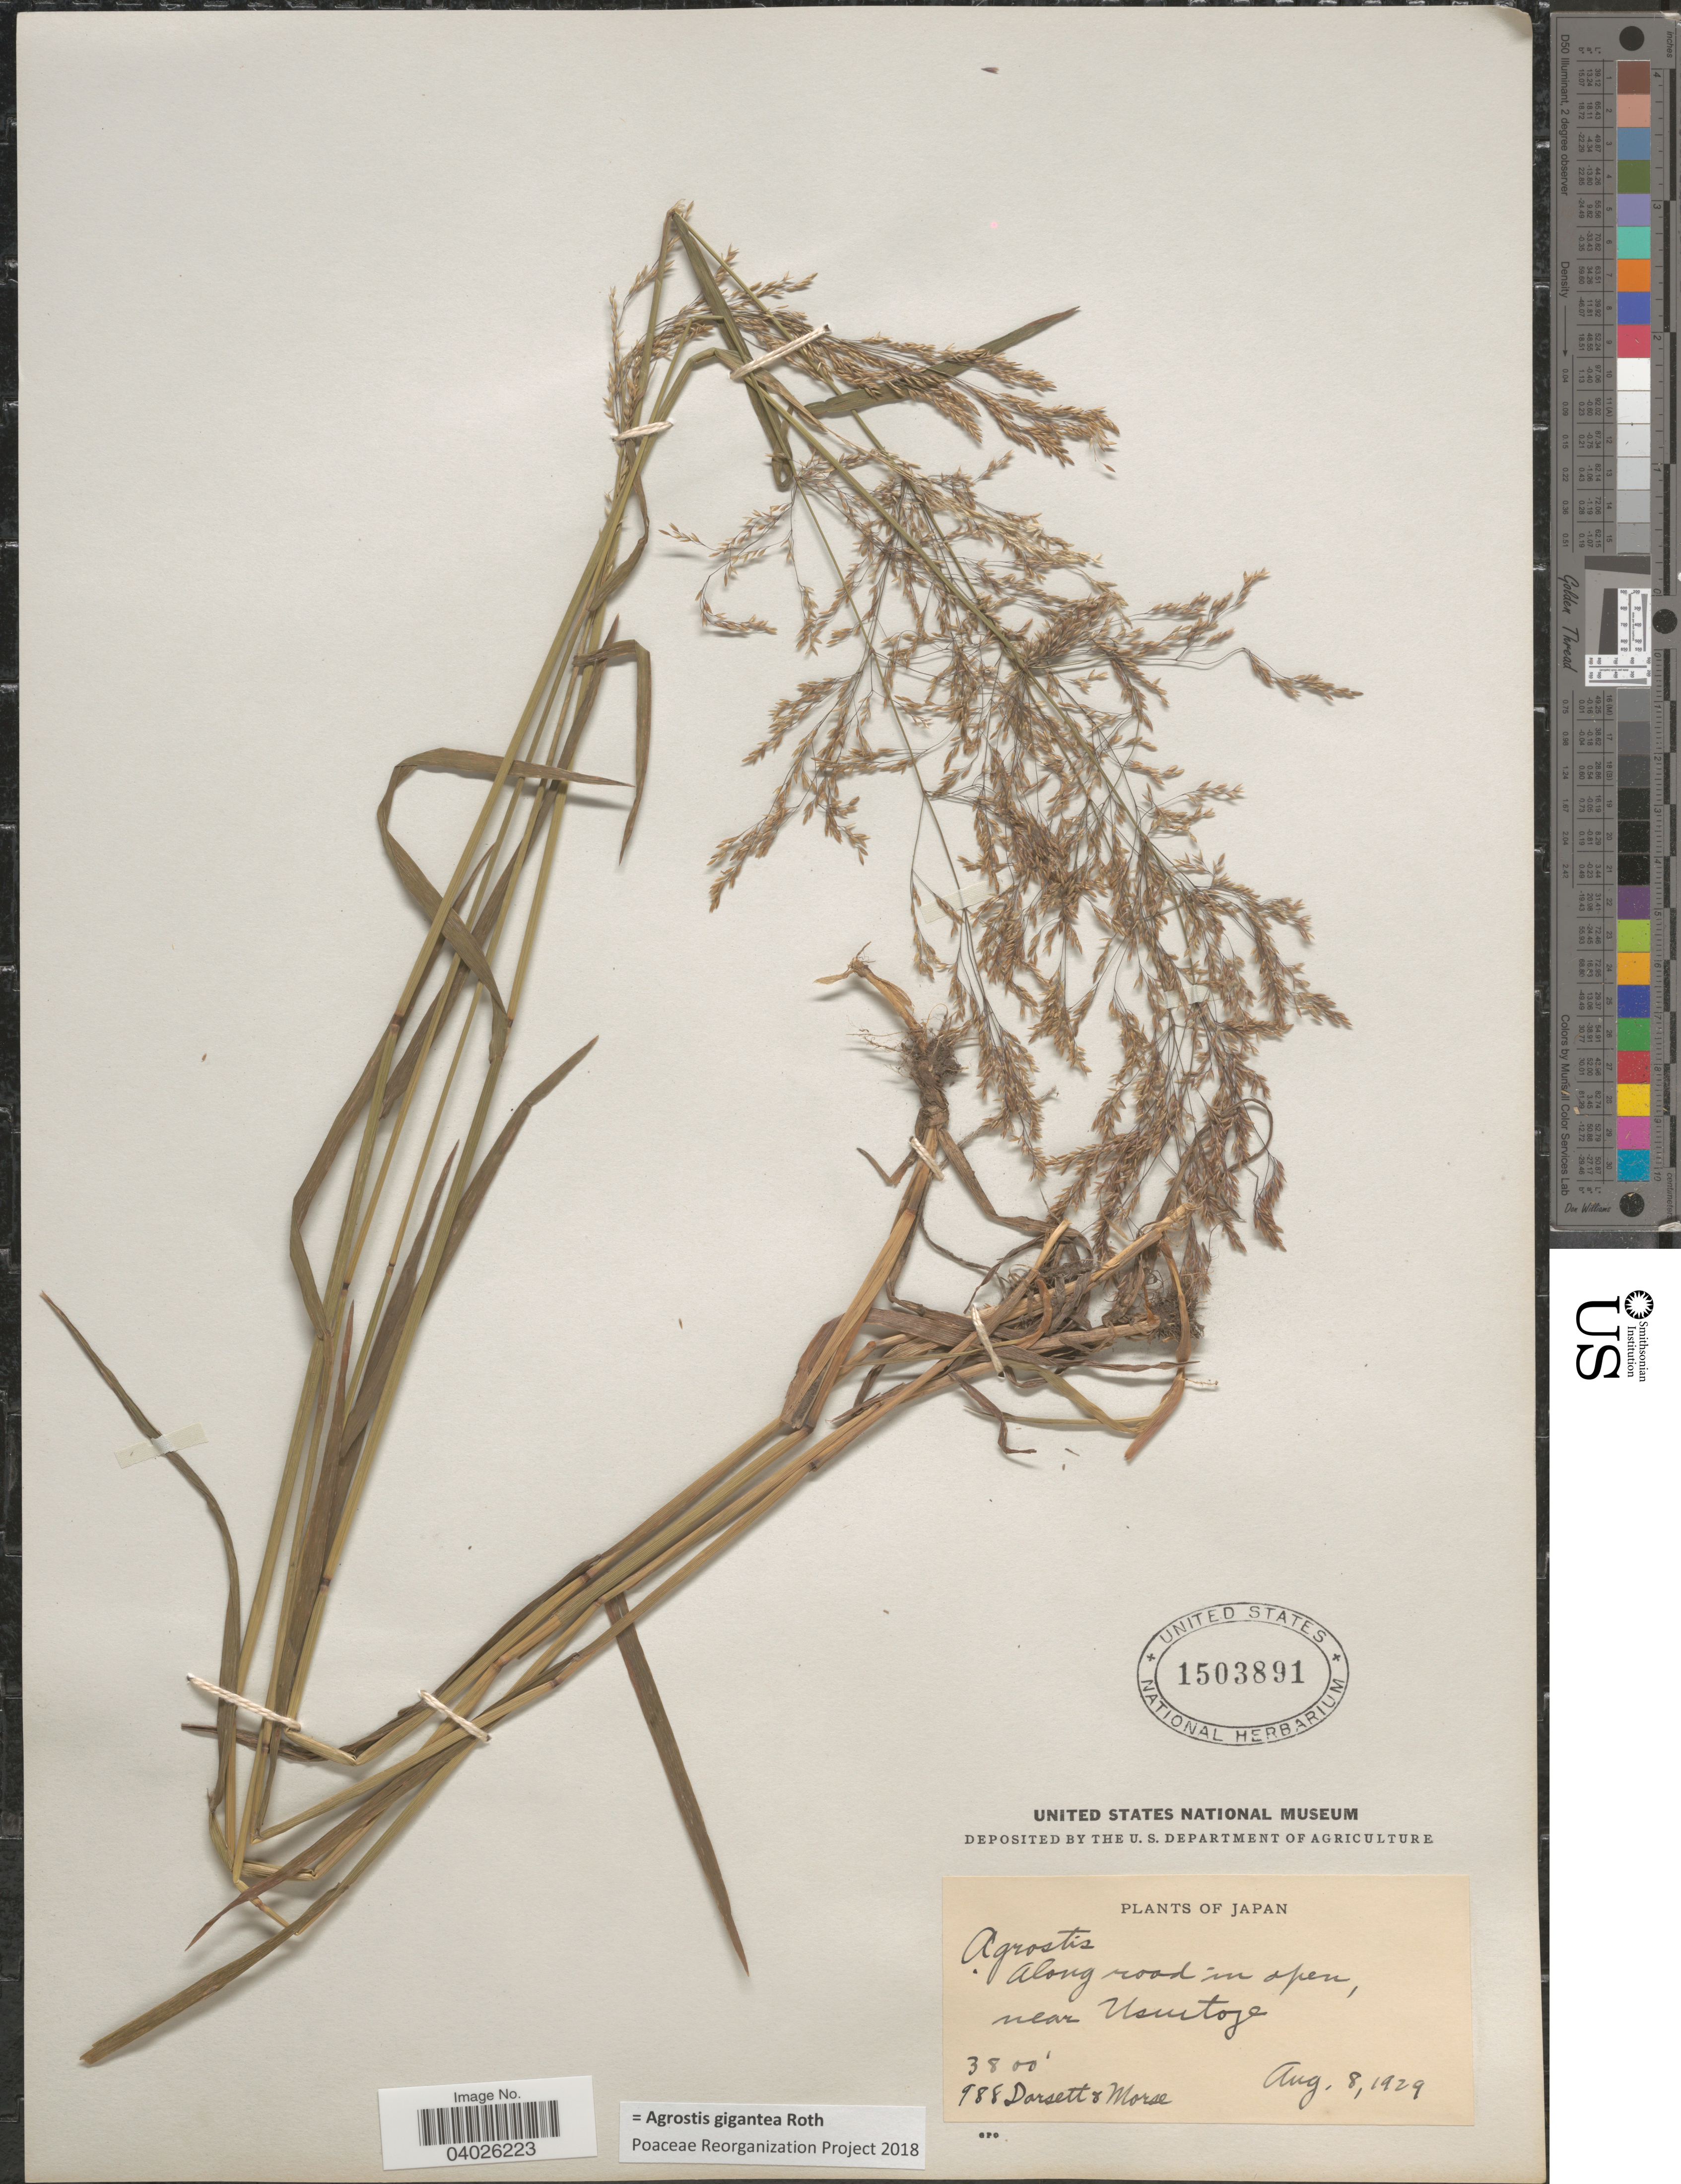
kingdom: Plantae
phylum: Tracheophyta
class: Liliopsida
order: Poales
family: Poaceae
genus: Agrostis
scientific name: Agrostis gigantea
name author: Roth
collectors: -- Dorsett & -. Morse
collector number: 988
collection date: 1929-08-08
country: Japan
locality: Along road in open, near Usuitoge.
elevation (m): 1158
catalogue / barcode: US 1503891